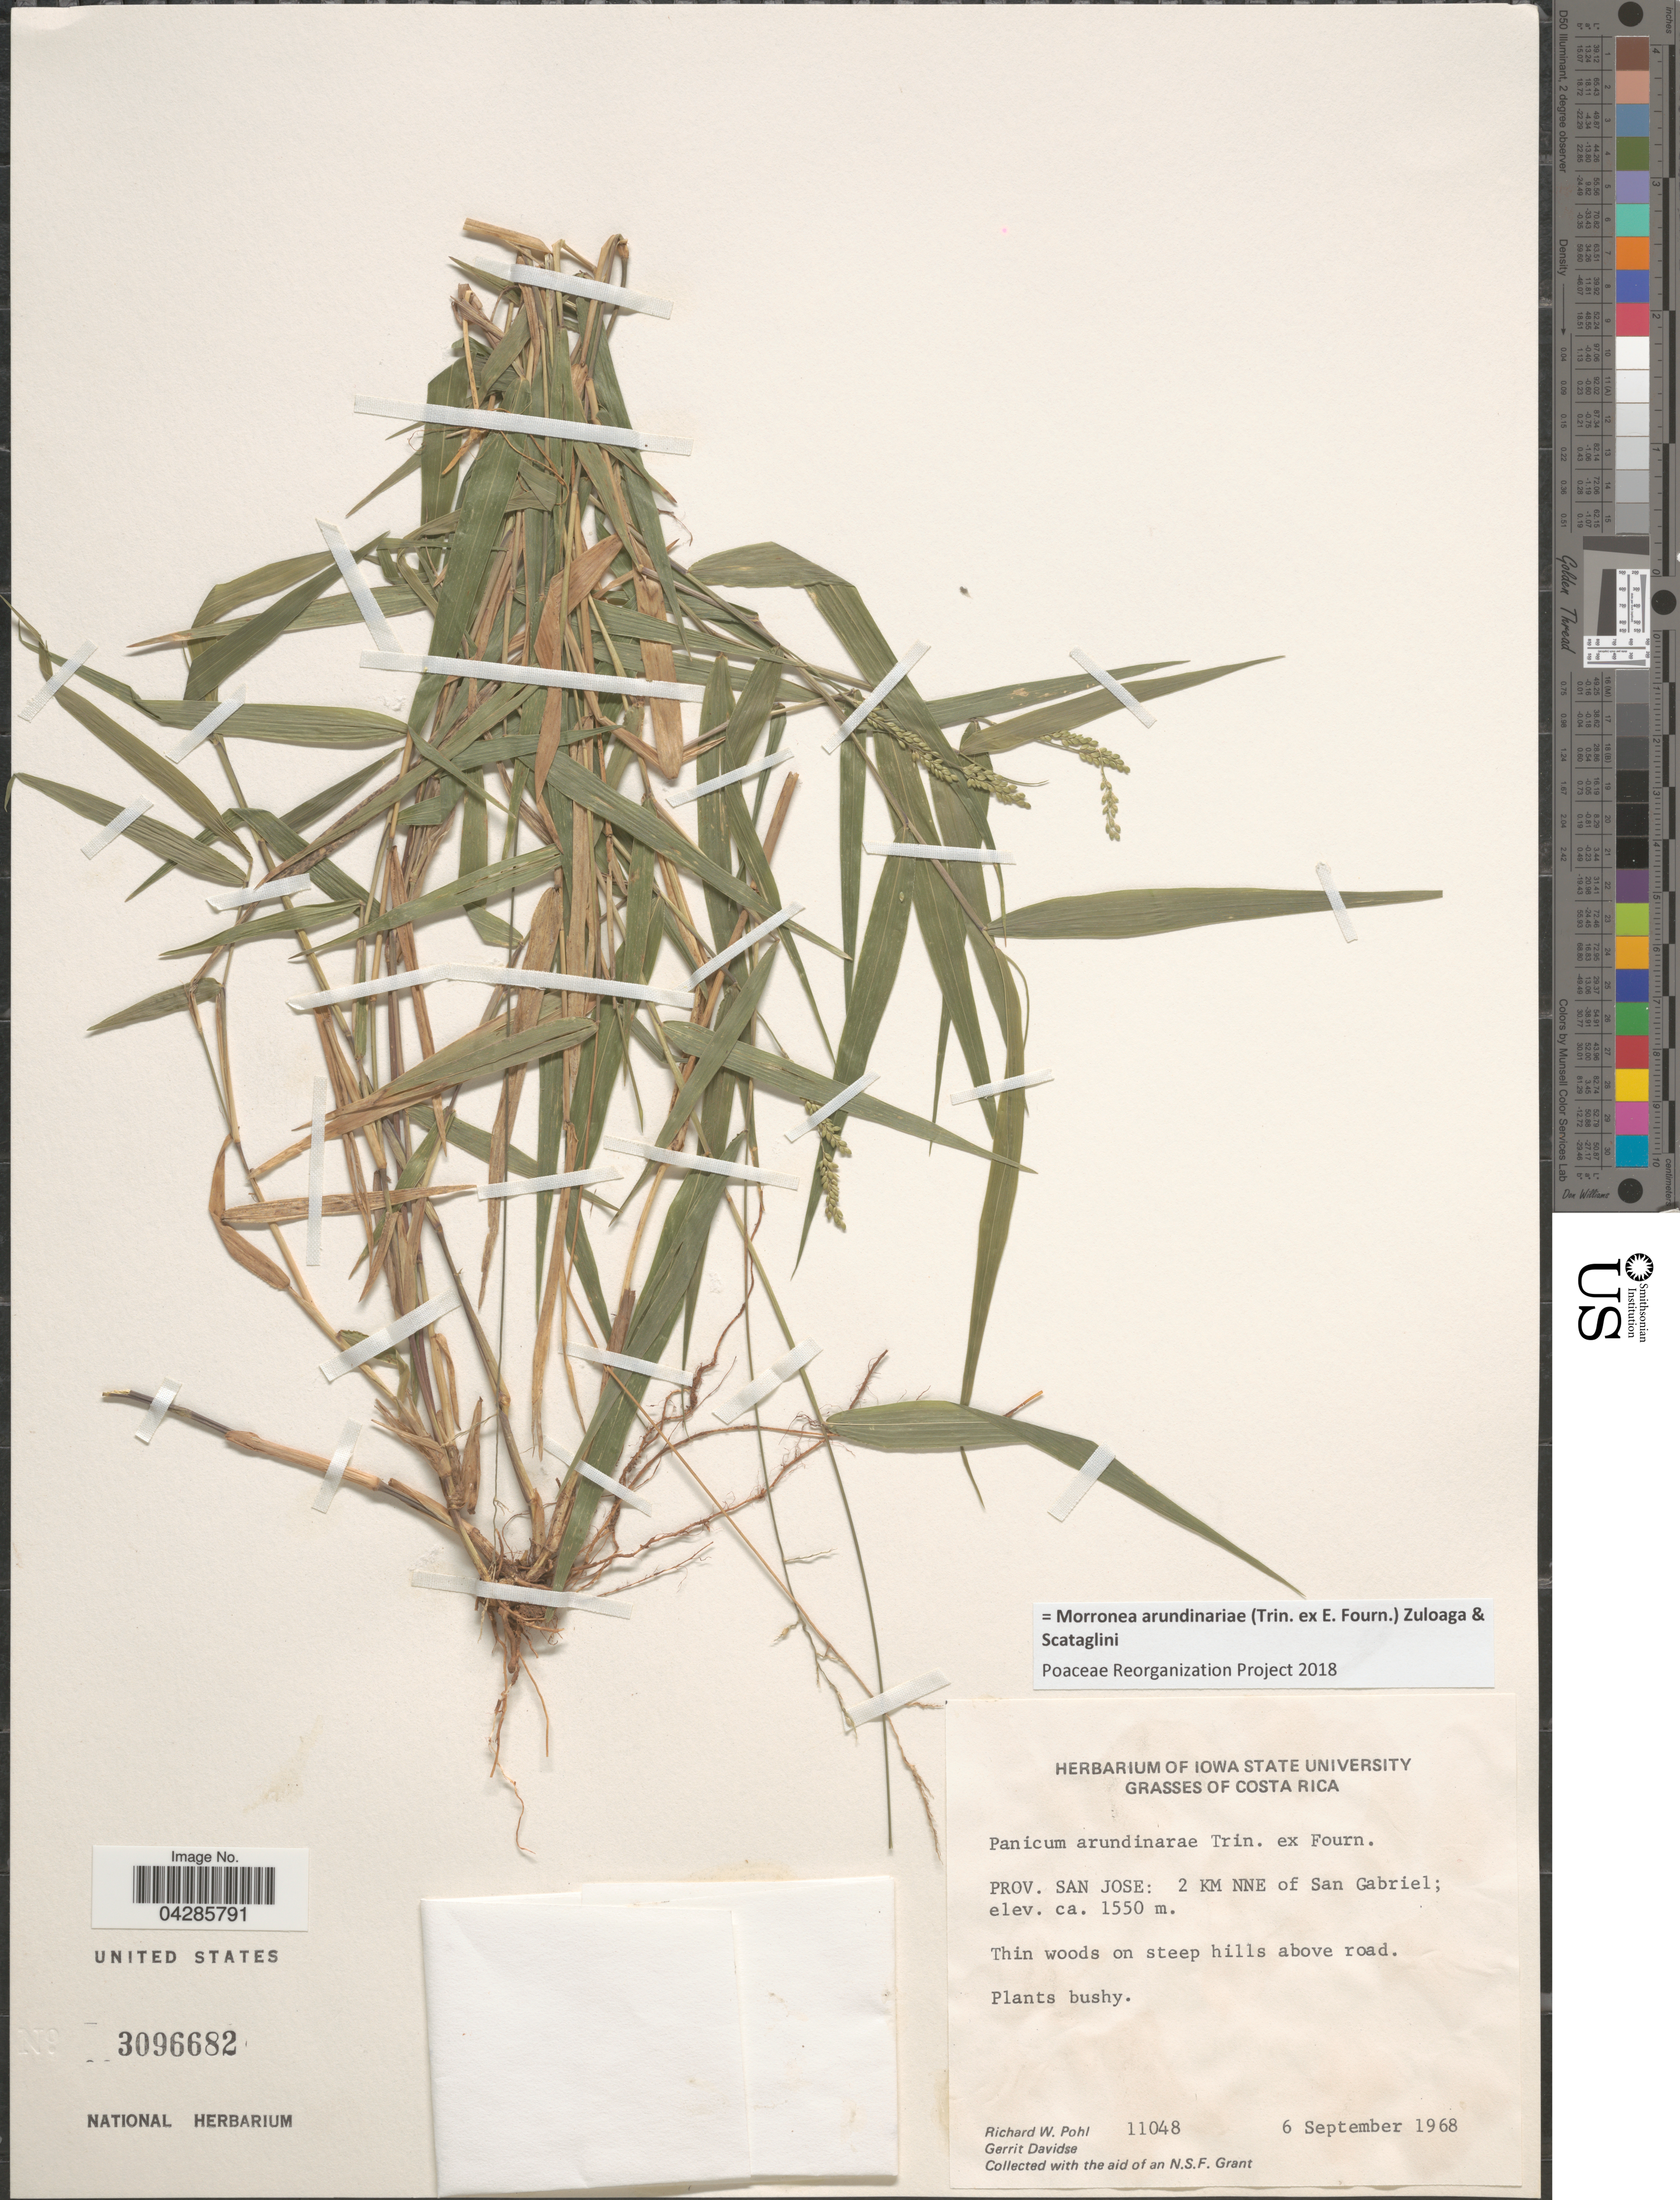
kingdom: Plantae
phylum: Tracheophyta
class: Liliopsida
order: Poales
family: Poaceae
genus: Morronea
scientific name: Morronea arundinariae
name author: (Trin. ex E. Fourn.) Zuloaga & Scataglini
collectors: R. W. Pohl & G. Davidse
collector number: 11048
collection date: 1968-09-06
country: Costa Rica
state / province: San José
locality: Prov. San Jose: 2 KM NNE of San Gabriel. Thin woods on steep hills above road.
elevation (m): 1550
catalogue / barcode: US 3096682